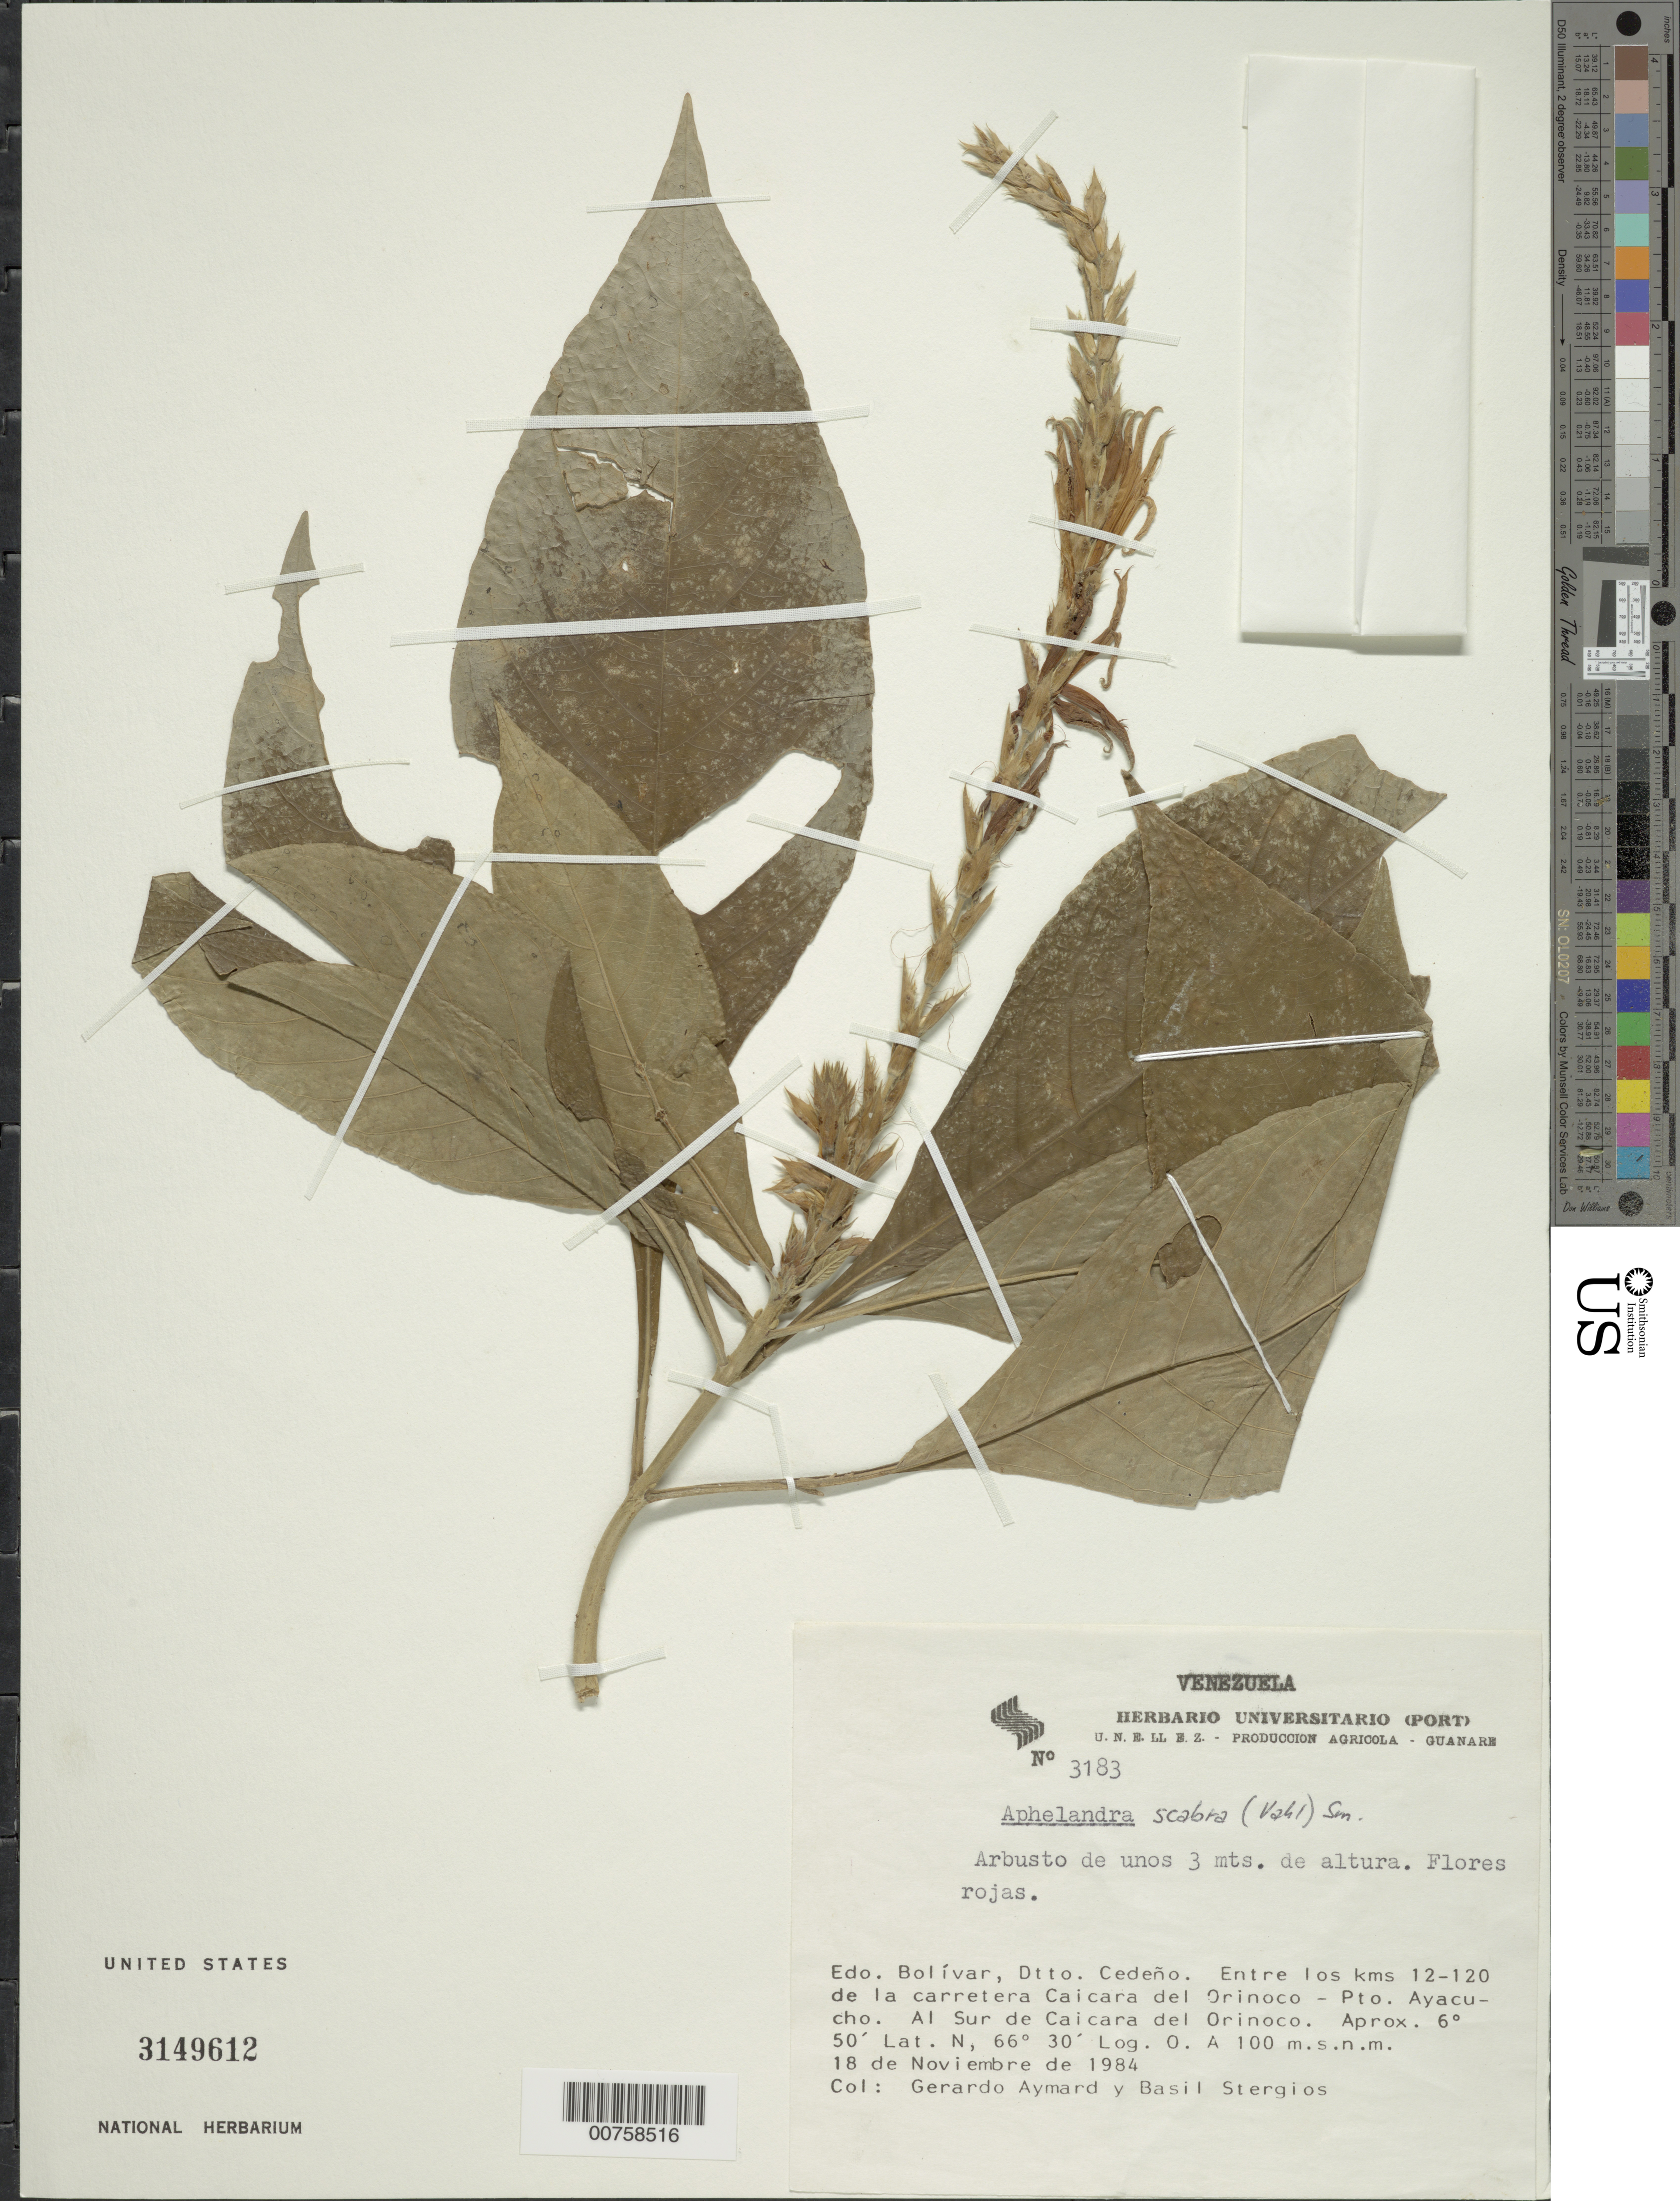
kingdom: Plantae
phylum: Tracheophyta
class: Magnoliopsida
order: Lamiales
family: Acanthaceae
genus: Aphelandra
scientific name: Aphelandra scabra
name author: (Vahl) Sm.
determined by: Wasshausen, Dieter C., (BOT), Smithsonian Institution - National Museum of Natural History (UNITED STATES)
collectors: G. A. Aymard & B. G. Stergios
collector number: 3183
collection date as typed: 18-Nov-84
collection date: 1984-11-18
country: Venezuela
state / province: Bolívar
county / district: Cedeño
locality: Caicara del Orinoco - Puerto Ayacucho carretera, km 12-120, S de Caicara del Orinoco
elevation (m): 100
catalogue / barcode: US 3149612